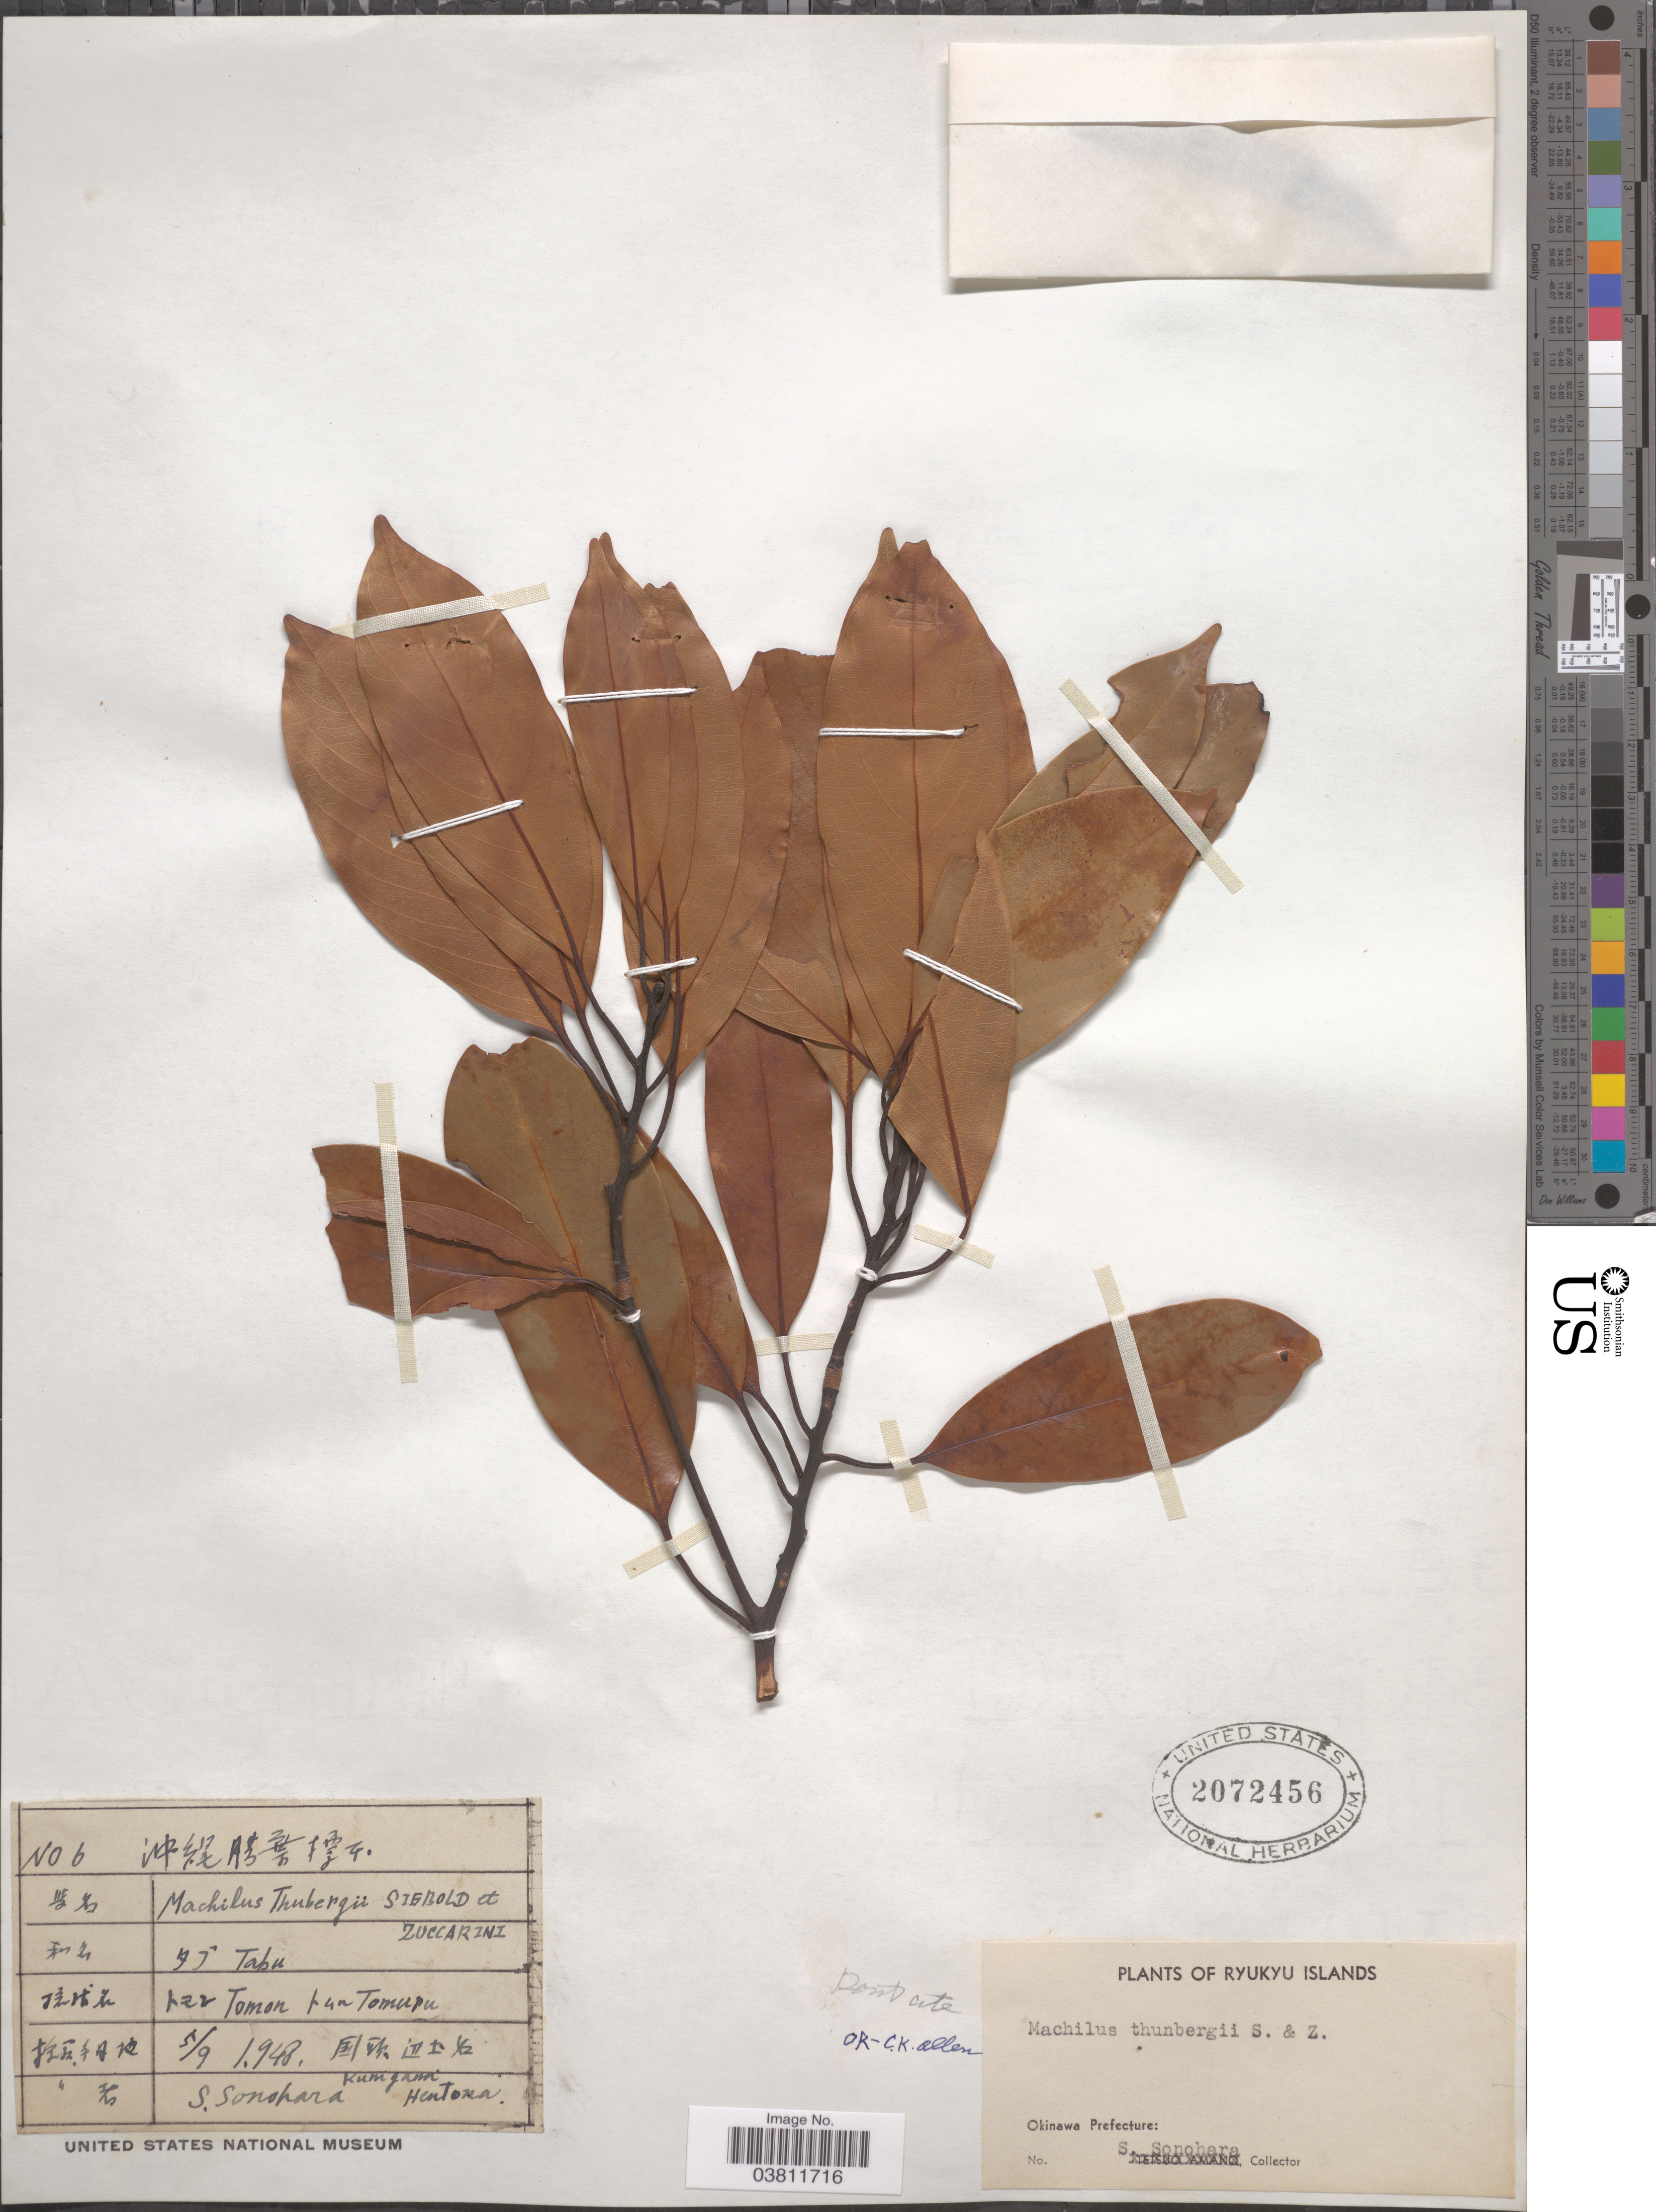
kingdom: Plantae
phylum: Tracheophyta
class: Magnoliopsida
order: Laurales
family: Lauraceae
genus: Machilus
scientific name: Machilus thunbergii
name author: Siebold & Zucc.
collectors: S. Sonohara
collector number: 6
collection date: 1948-09-05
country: Japan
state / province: Okinawa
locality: Ryukyu Islands. Okinawa Prefecture. Kunigami, Hentona.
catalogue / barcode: US 2072456